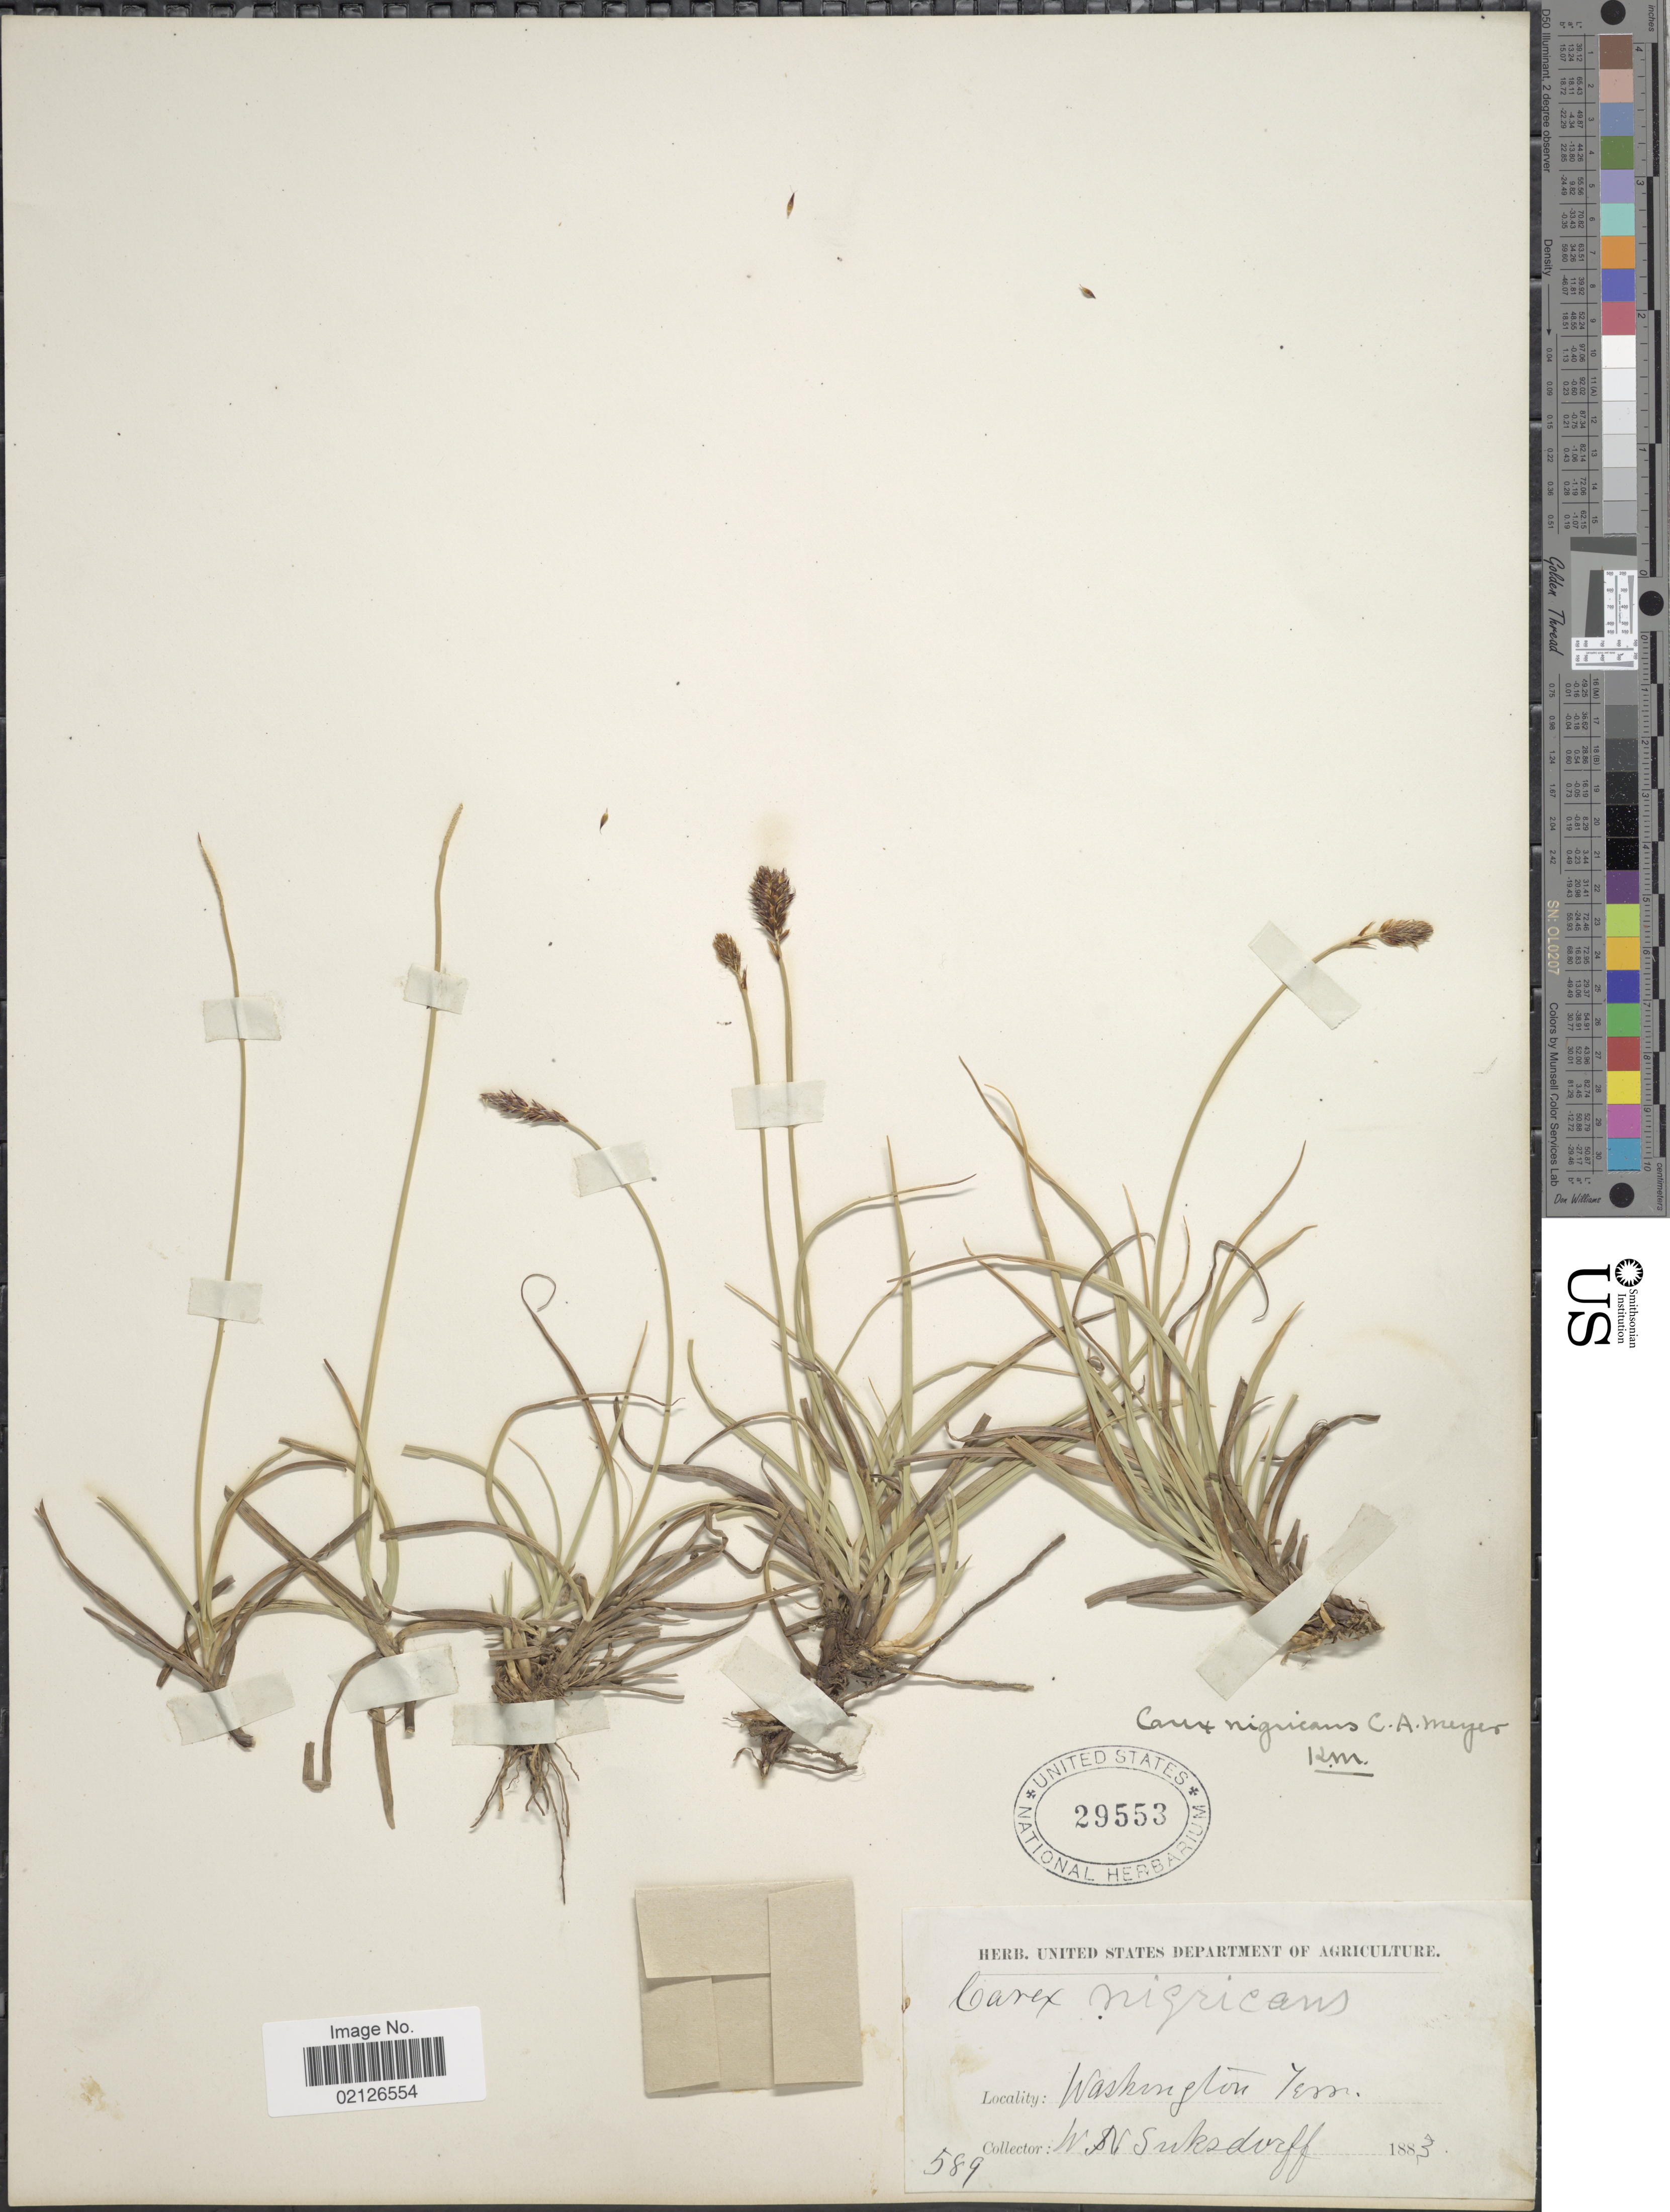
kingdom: Plantae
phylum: Tracheophyta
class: Liliopsida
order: Poales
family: Cyperaceae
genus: Carex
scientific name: Carex nigricans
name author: C.A. Mey.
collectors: W. N. Suksdorf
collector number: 589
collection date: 1883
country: United States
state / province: Washington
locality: Washington Terr.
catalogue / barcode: US 29553